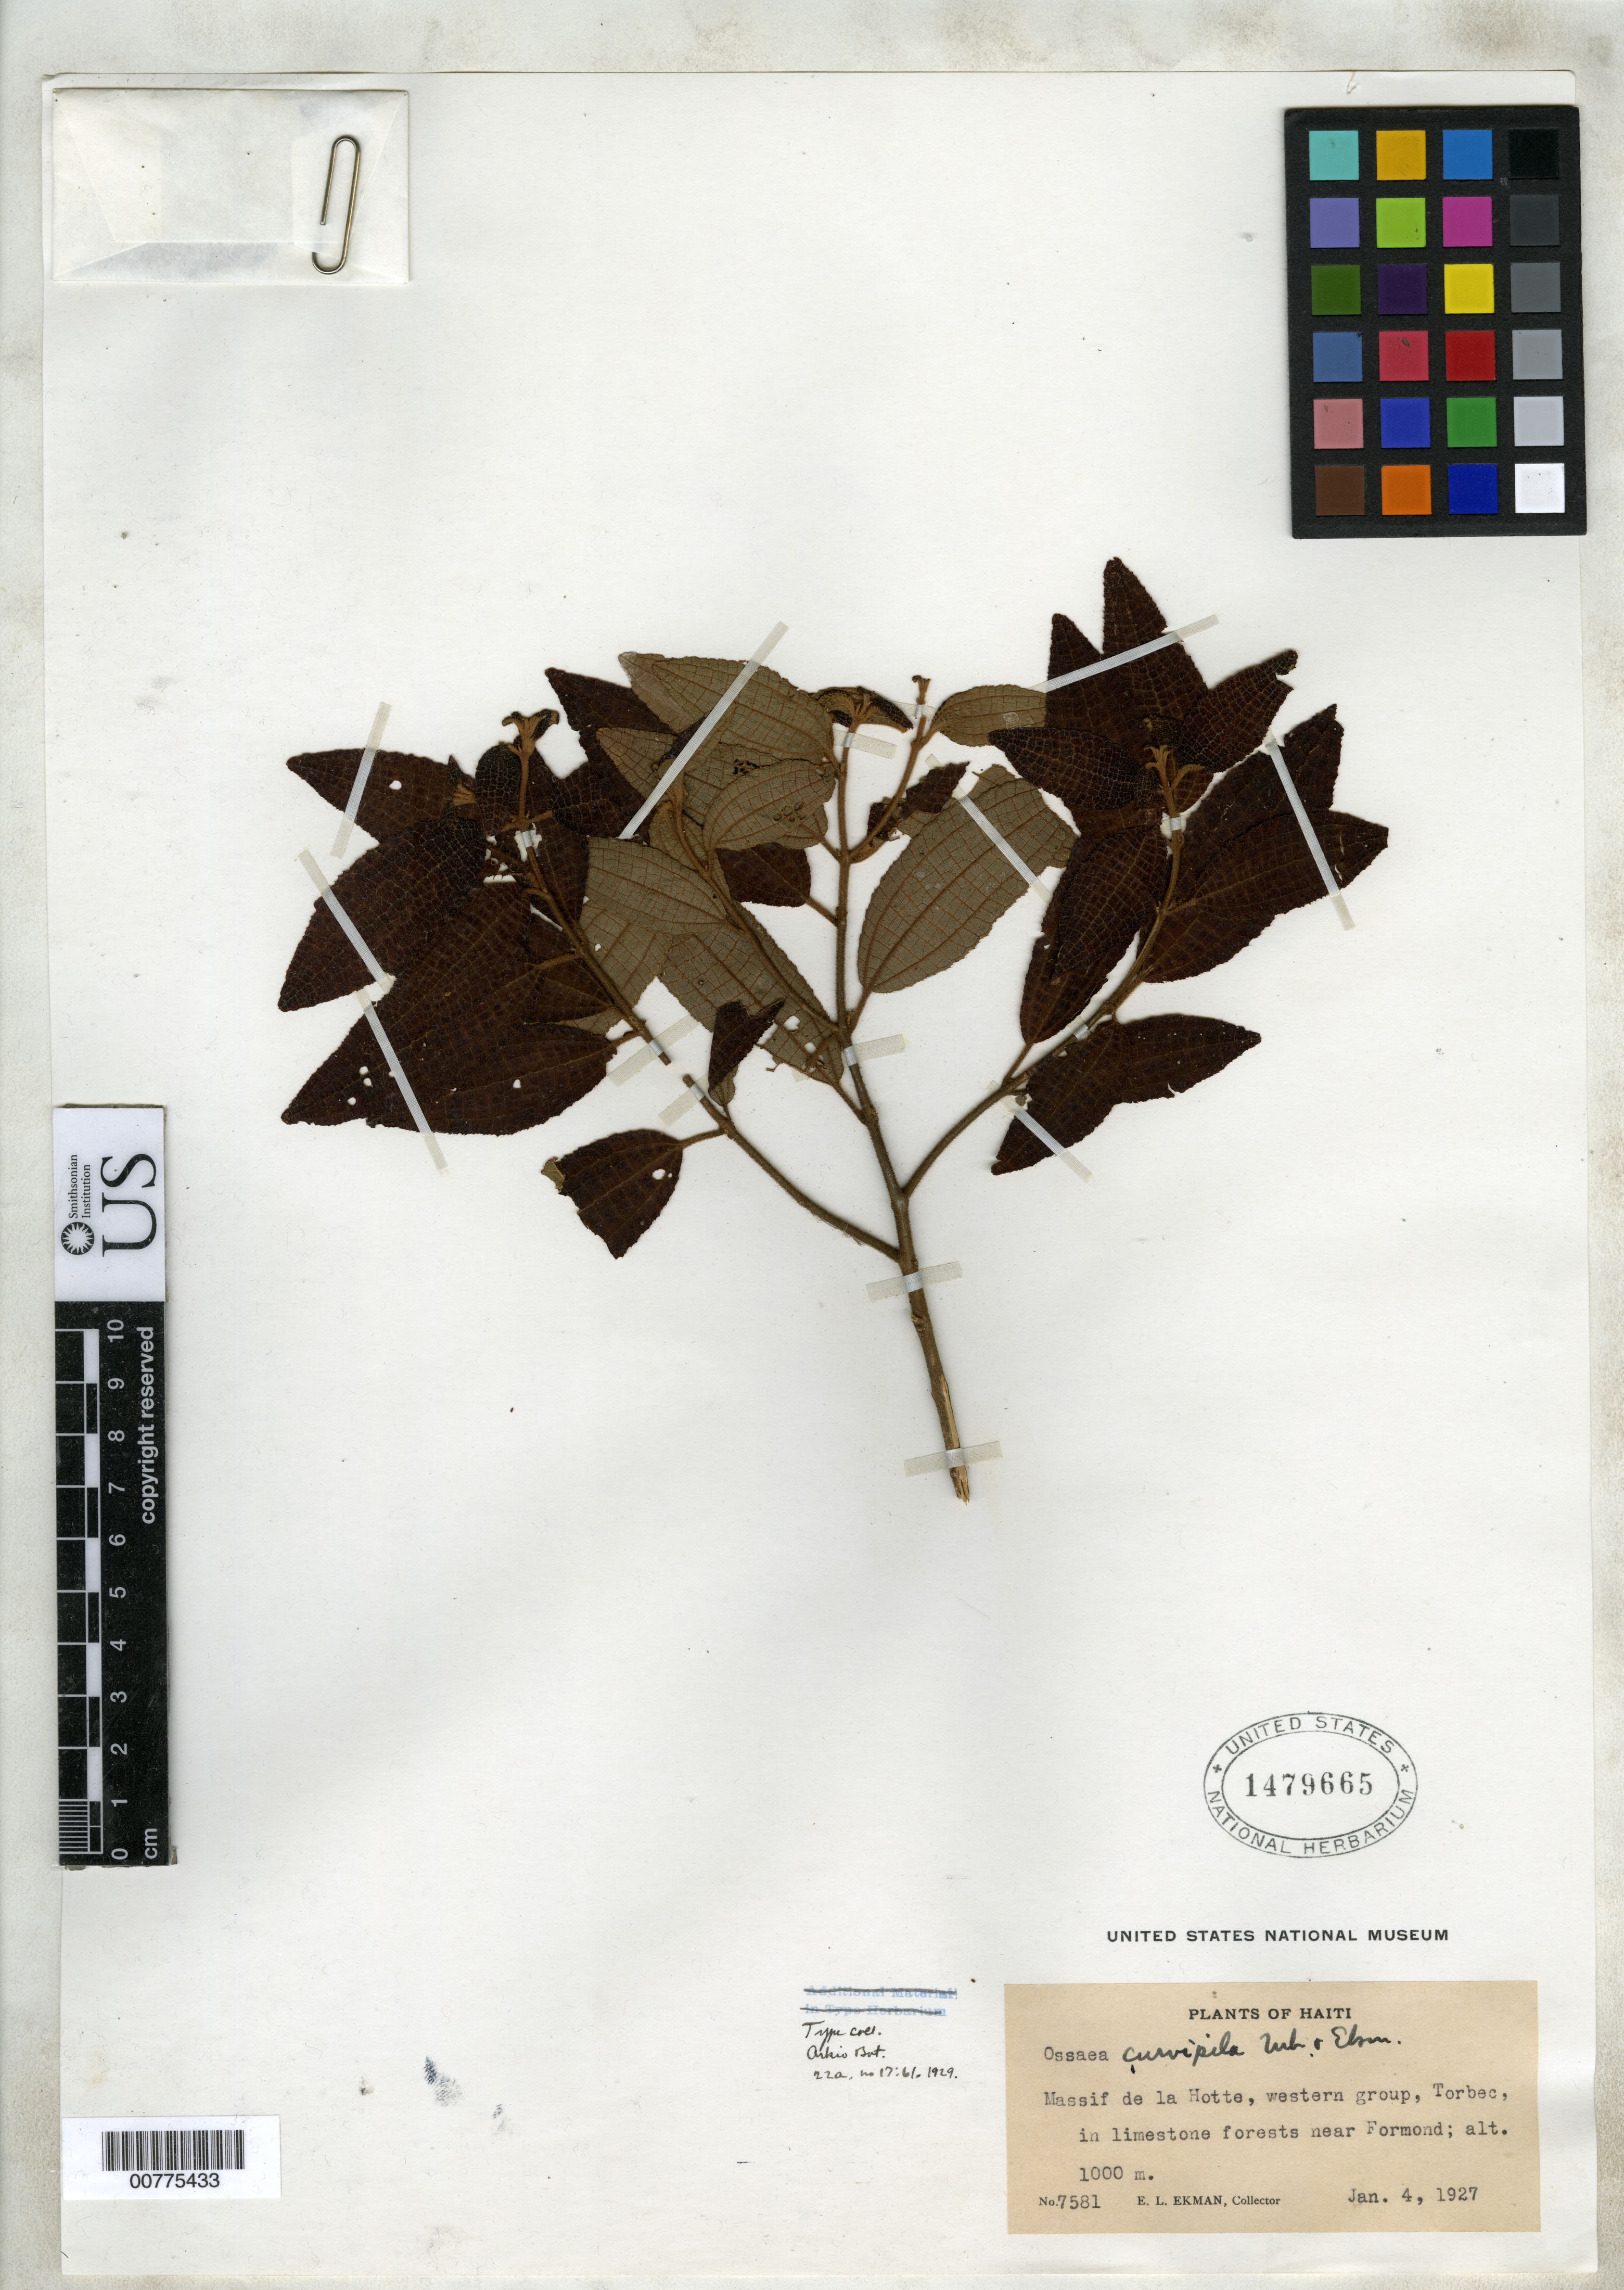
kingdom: Plantae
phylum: Tracheophyta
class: Magnoliopsida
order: Myrtales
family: Melastomataceae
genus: Ossaea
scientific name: Ossaea curvipila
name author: Urb. & Ekman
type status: Isotype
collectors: E. L. Ekman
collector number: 7581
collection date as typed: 04 Jan 1927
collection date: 1927-01-04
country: Haiti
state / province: Sud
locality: Massif de la Hotte, western group, Torbec, near Formond.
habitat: In limestone forests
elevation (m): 1000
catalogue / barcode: US 1479665